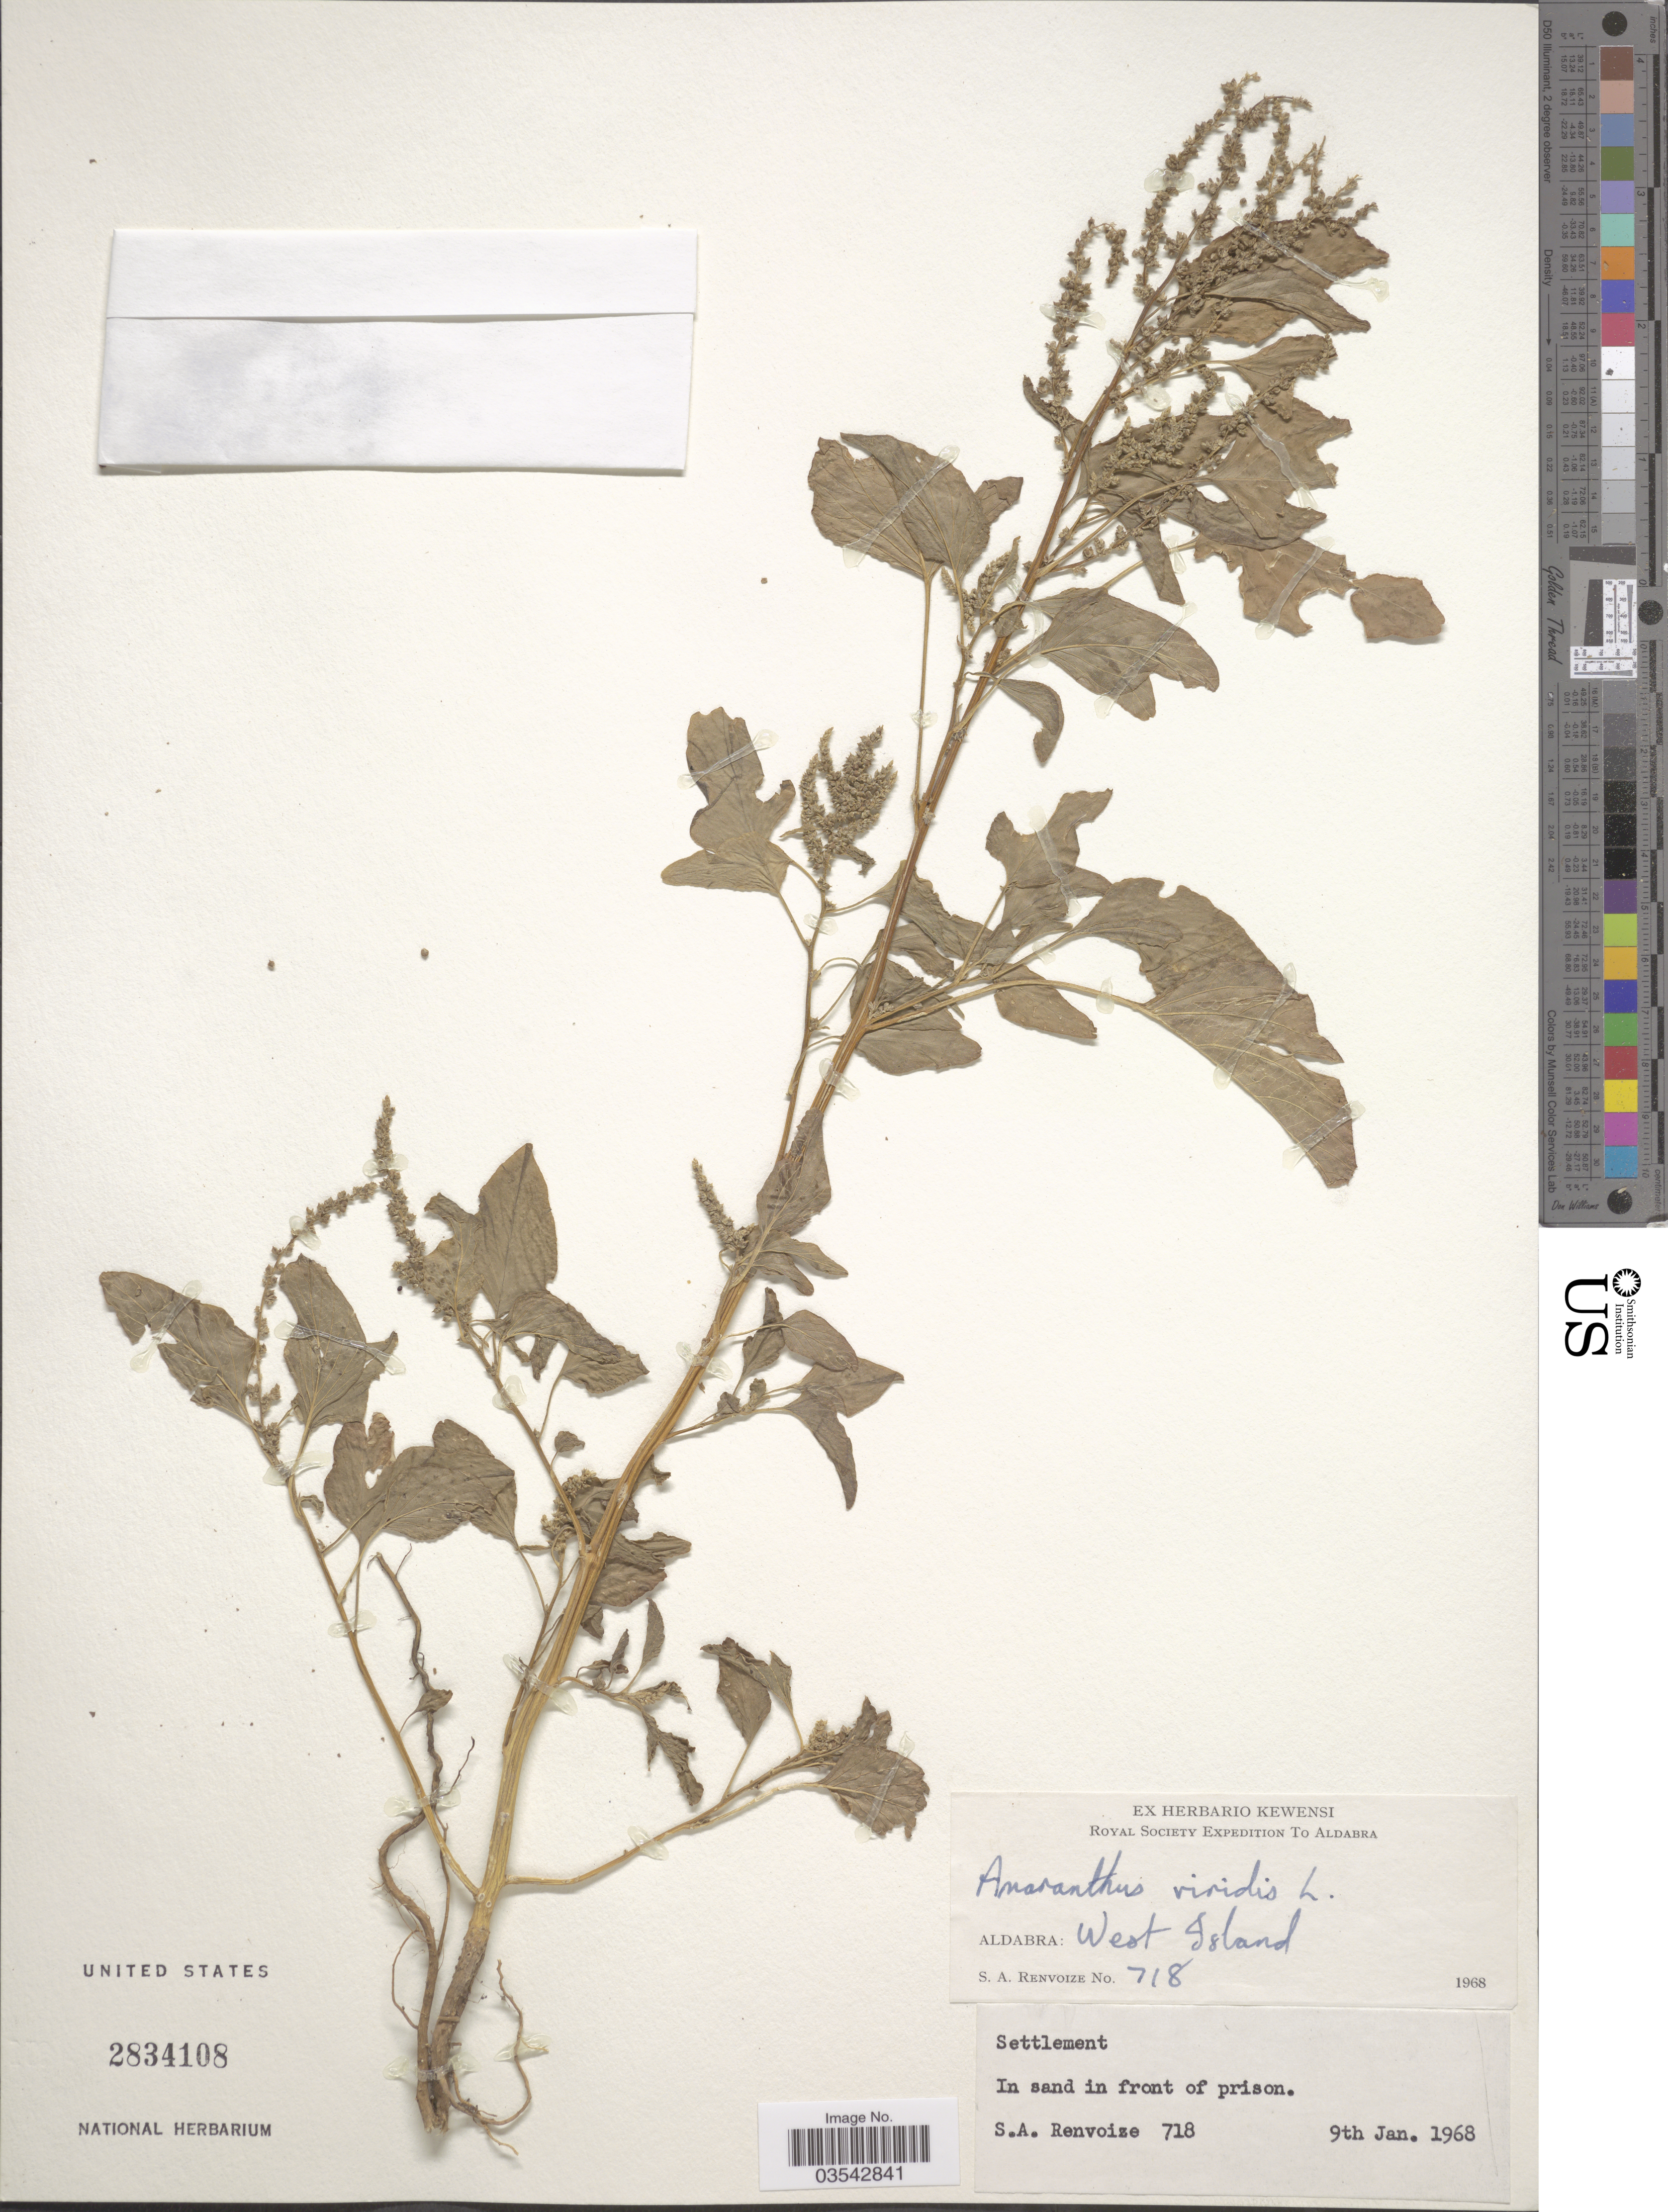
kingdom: Plantae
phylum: Tracheophyta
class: Magnoliopsida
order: Caryophyllales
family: Amaranthaceae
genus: Amaranthus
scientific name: Amaranthus viridis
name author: L.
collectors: S. A. Renvoize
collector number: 718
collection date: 1968-01-09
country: Seychelles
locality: Aldabra: West Island.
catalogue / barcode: US 2834108